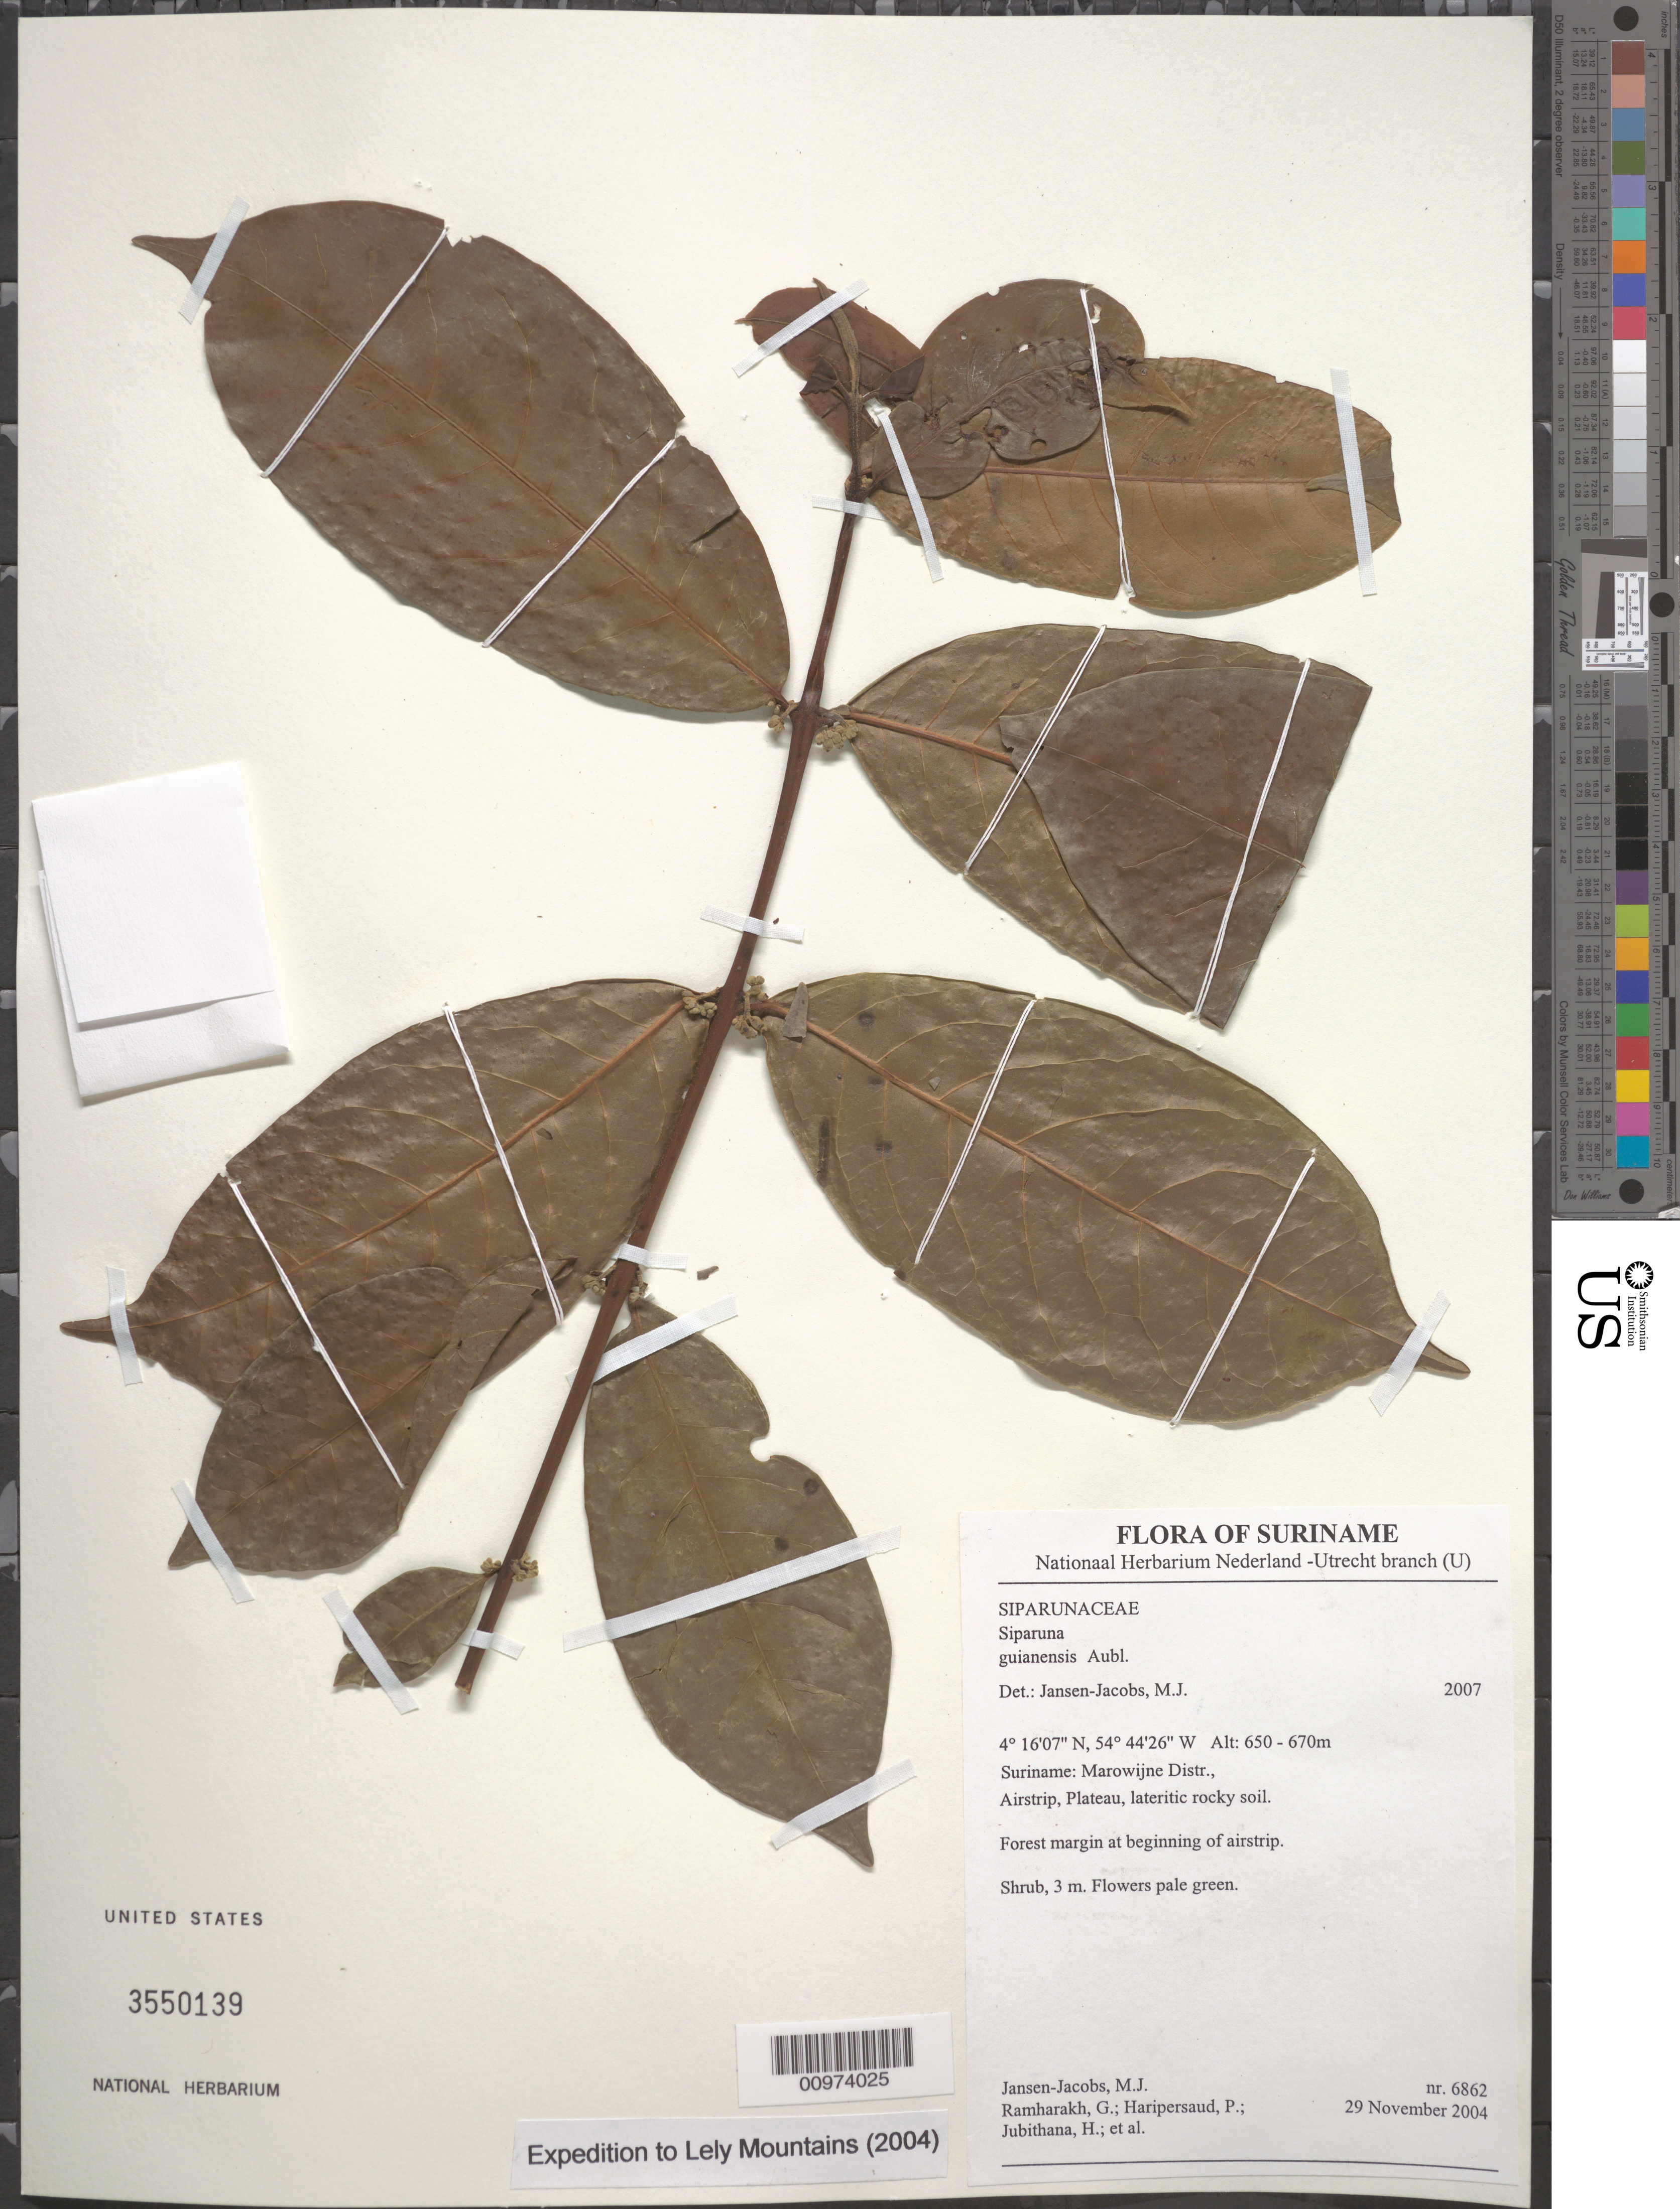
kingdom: Plantae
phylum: Tracheophyta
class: Magnoliopsida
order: Laurales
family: Siparunaceae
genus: Siparuna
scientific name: Siparuna guianensis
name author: Aubl.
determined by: Jansen-Jacobs, M. J., (U), Nationaal Herbarium Nederland, Utrecht University branch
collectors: M. J. Jansen-Jacobs et al.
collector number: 6862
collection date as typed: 29-Nov-04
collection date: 2004-11-29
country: Suriname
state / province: Marowijne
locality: Marowijne Distr., Airstrip, Plateau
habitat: Lateritic rocky soil. Forest margin at beginning of airstrip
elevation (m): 650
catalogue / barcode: US 3550139